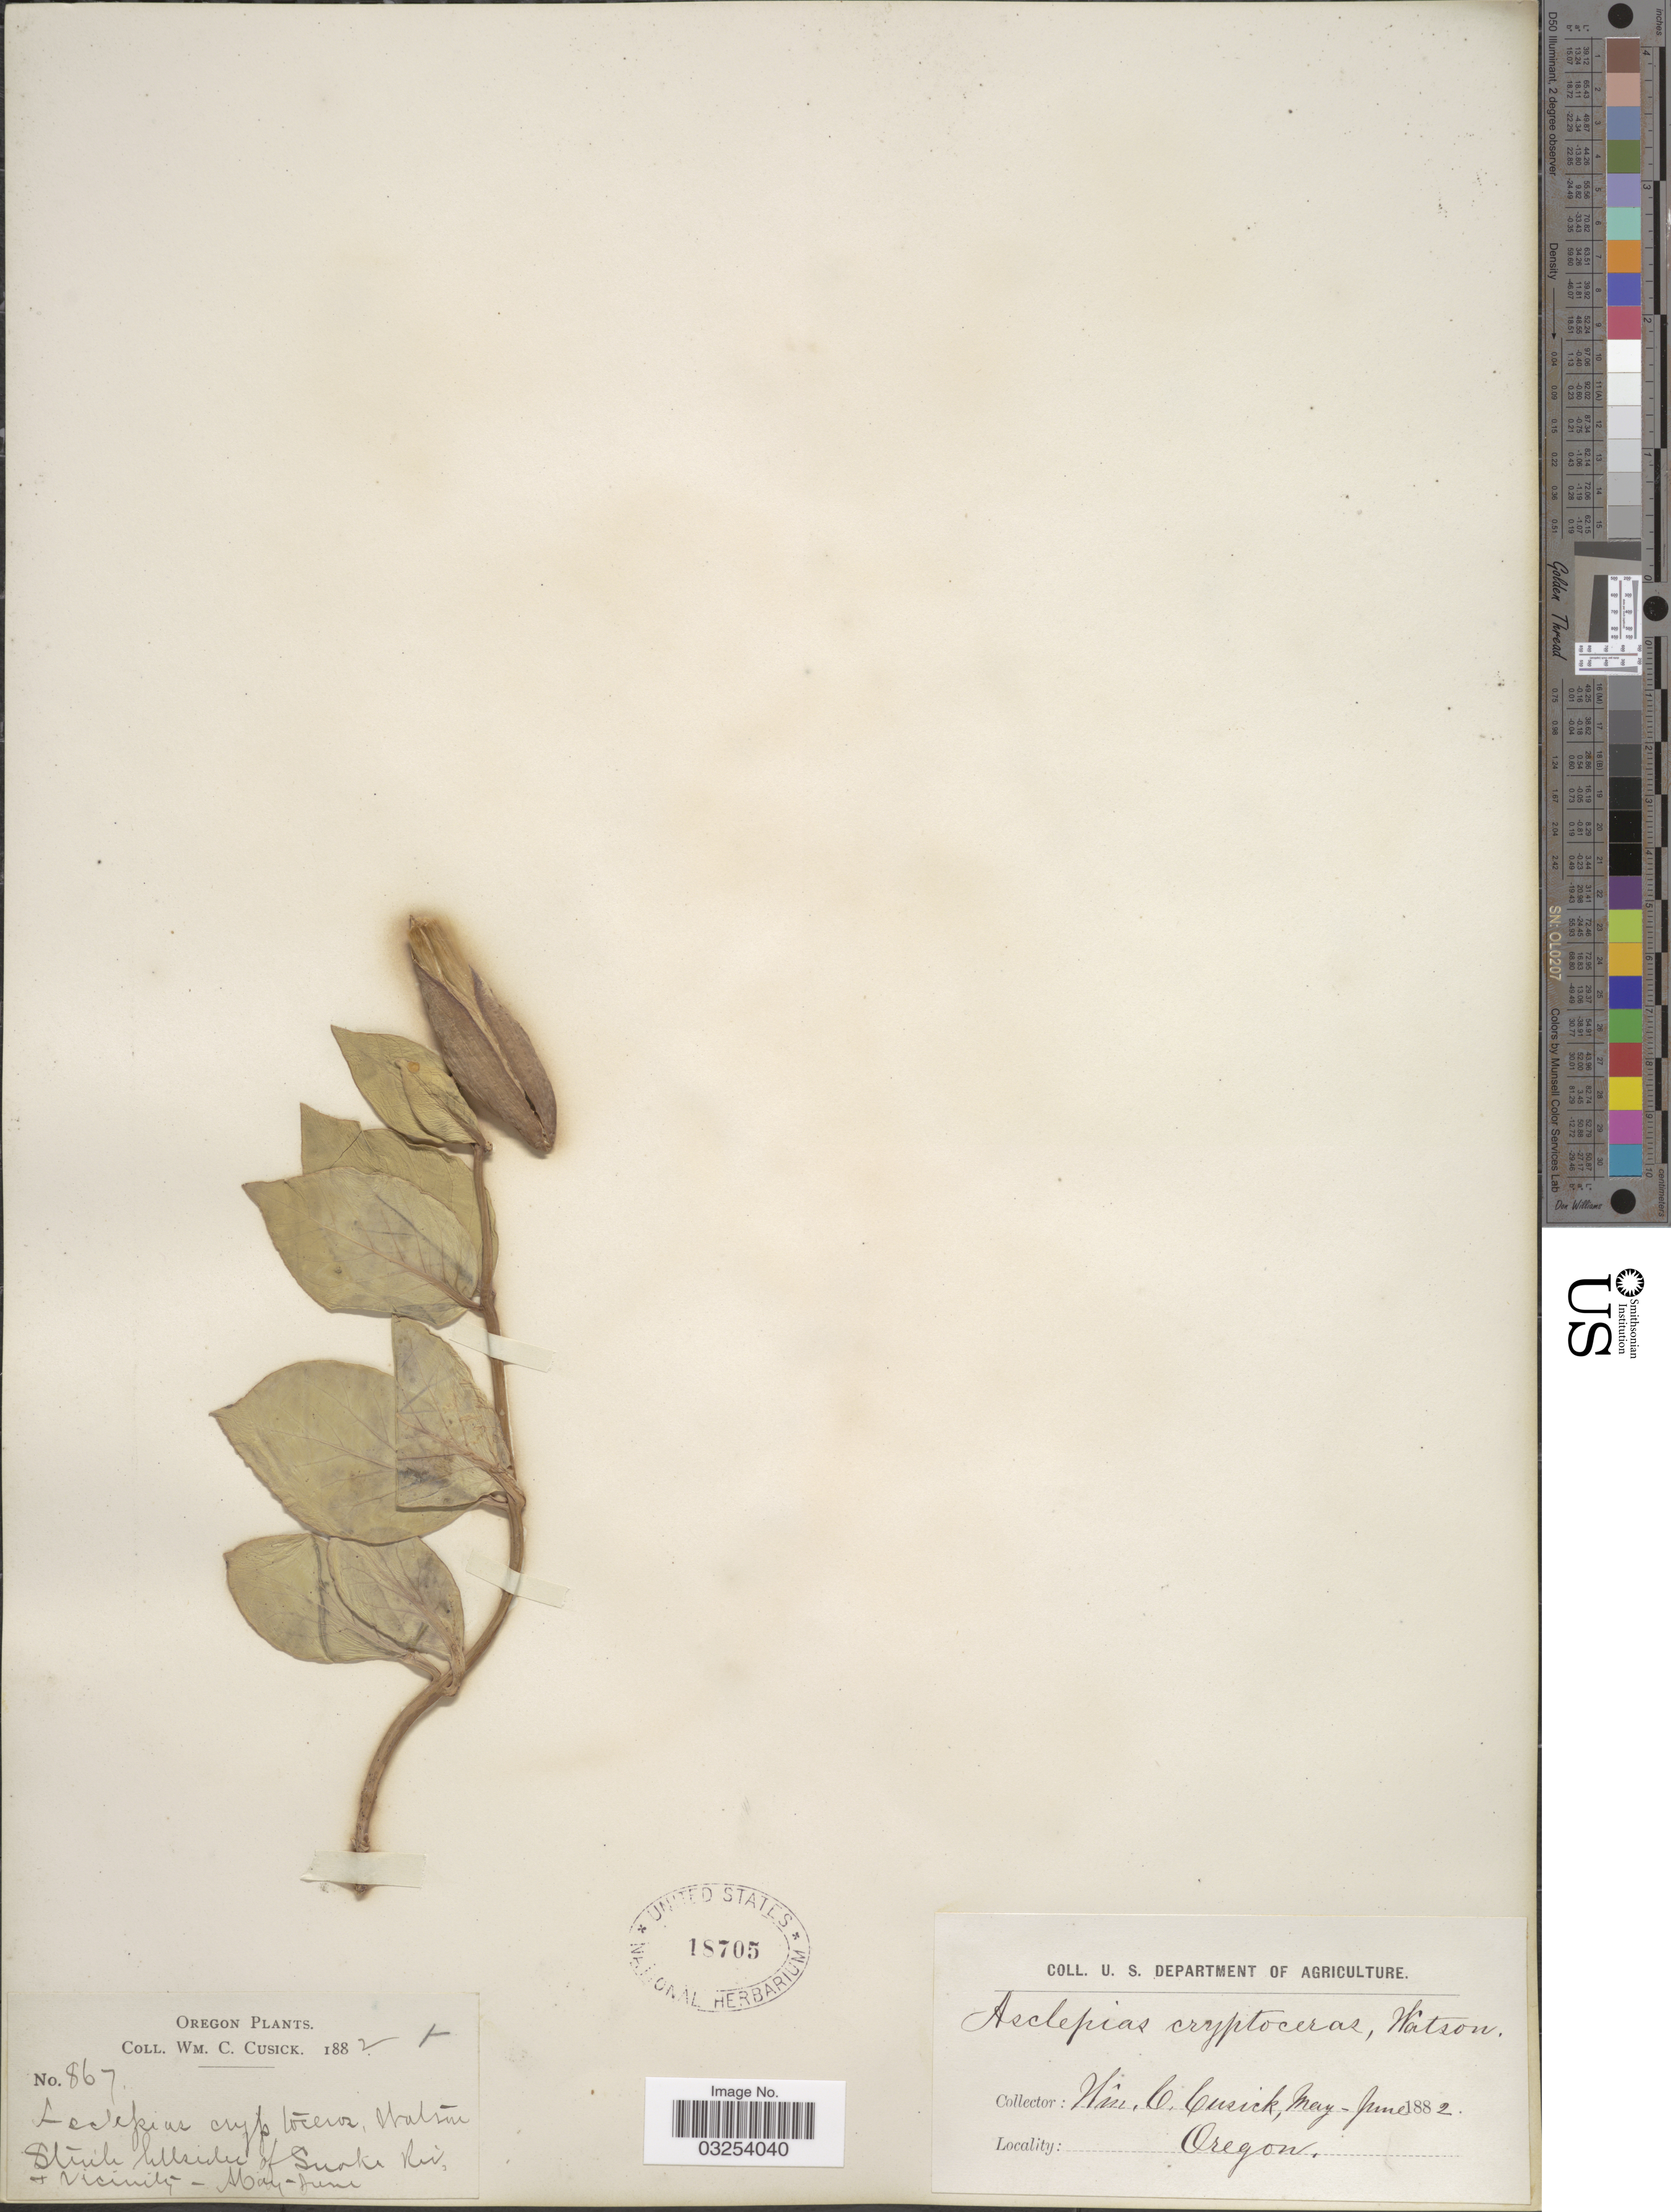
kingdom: Plantae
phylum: Tracheophyta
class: Magnoliopsida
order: Gentianales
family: Apocynaceae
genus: Asclepias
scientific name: Asclepias cryptoceras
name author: S. Watson in C. King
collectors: W. C. Cusick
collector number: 867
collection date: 1882-05/1882-06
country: United States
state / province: Oregon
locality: Hillsides of Snake Riv. + vicinity.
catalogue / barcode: US 18705